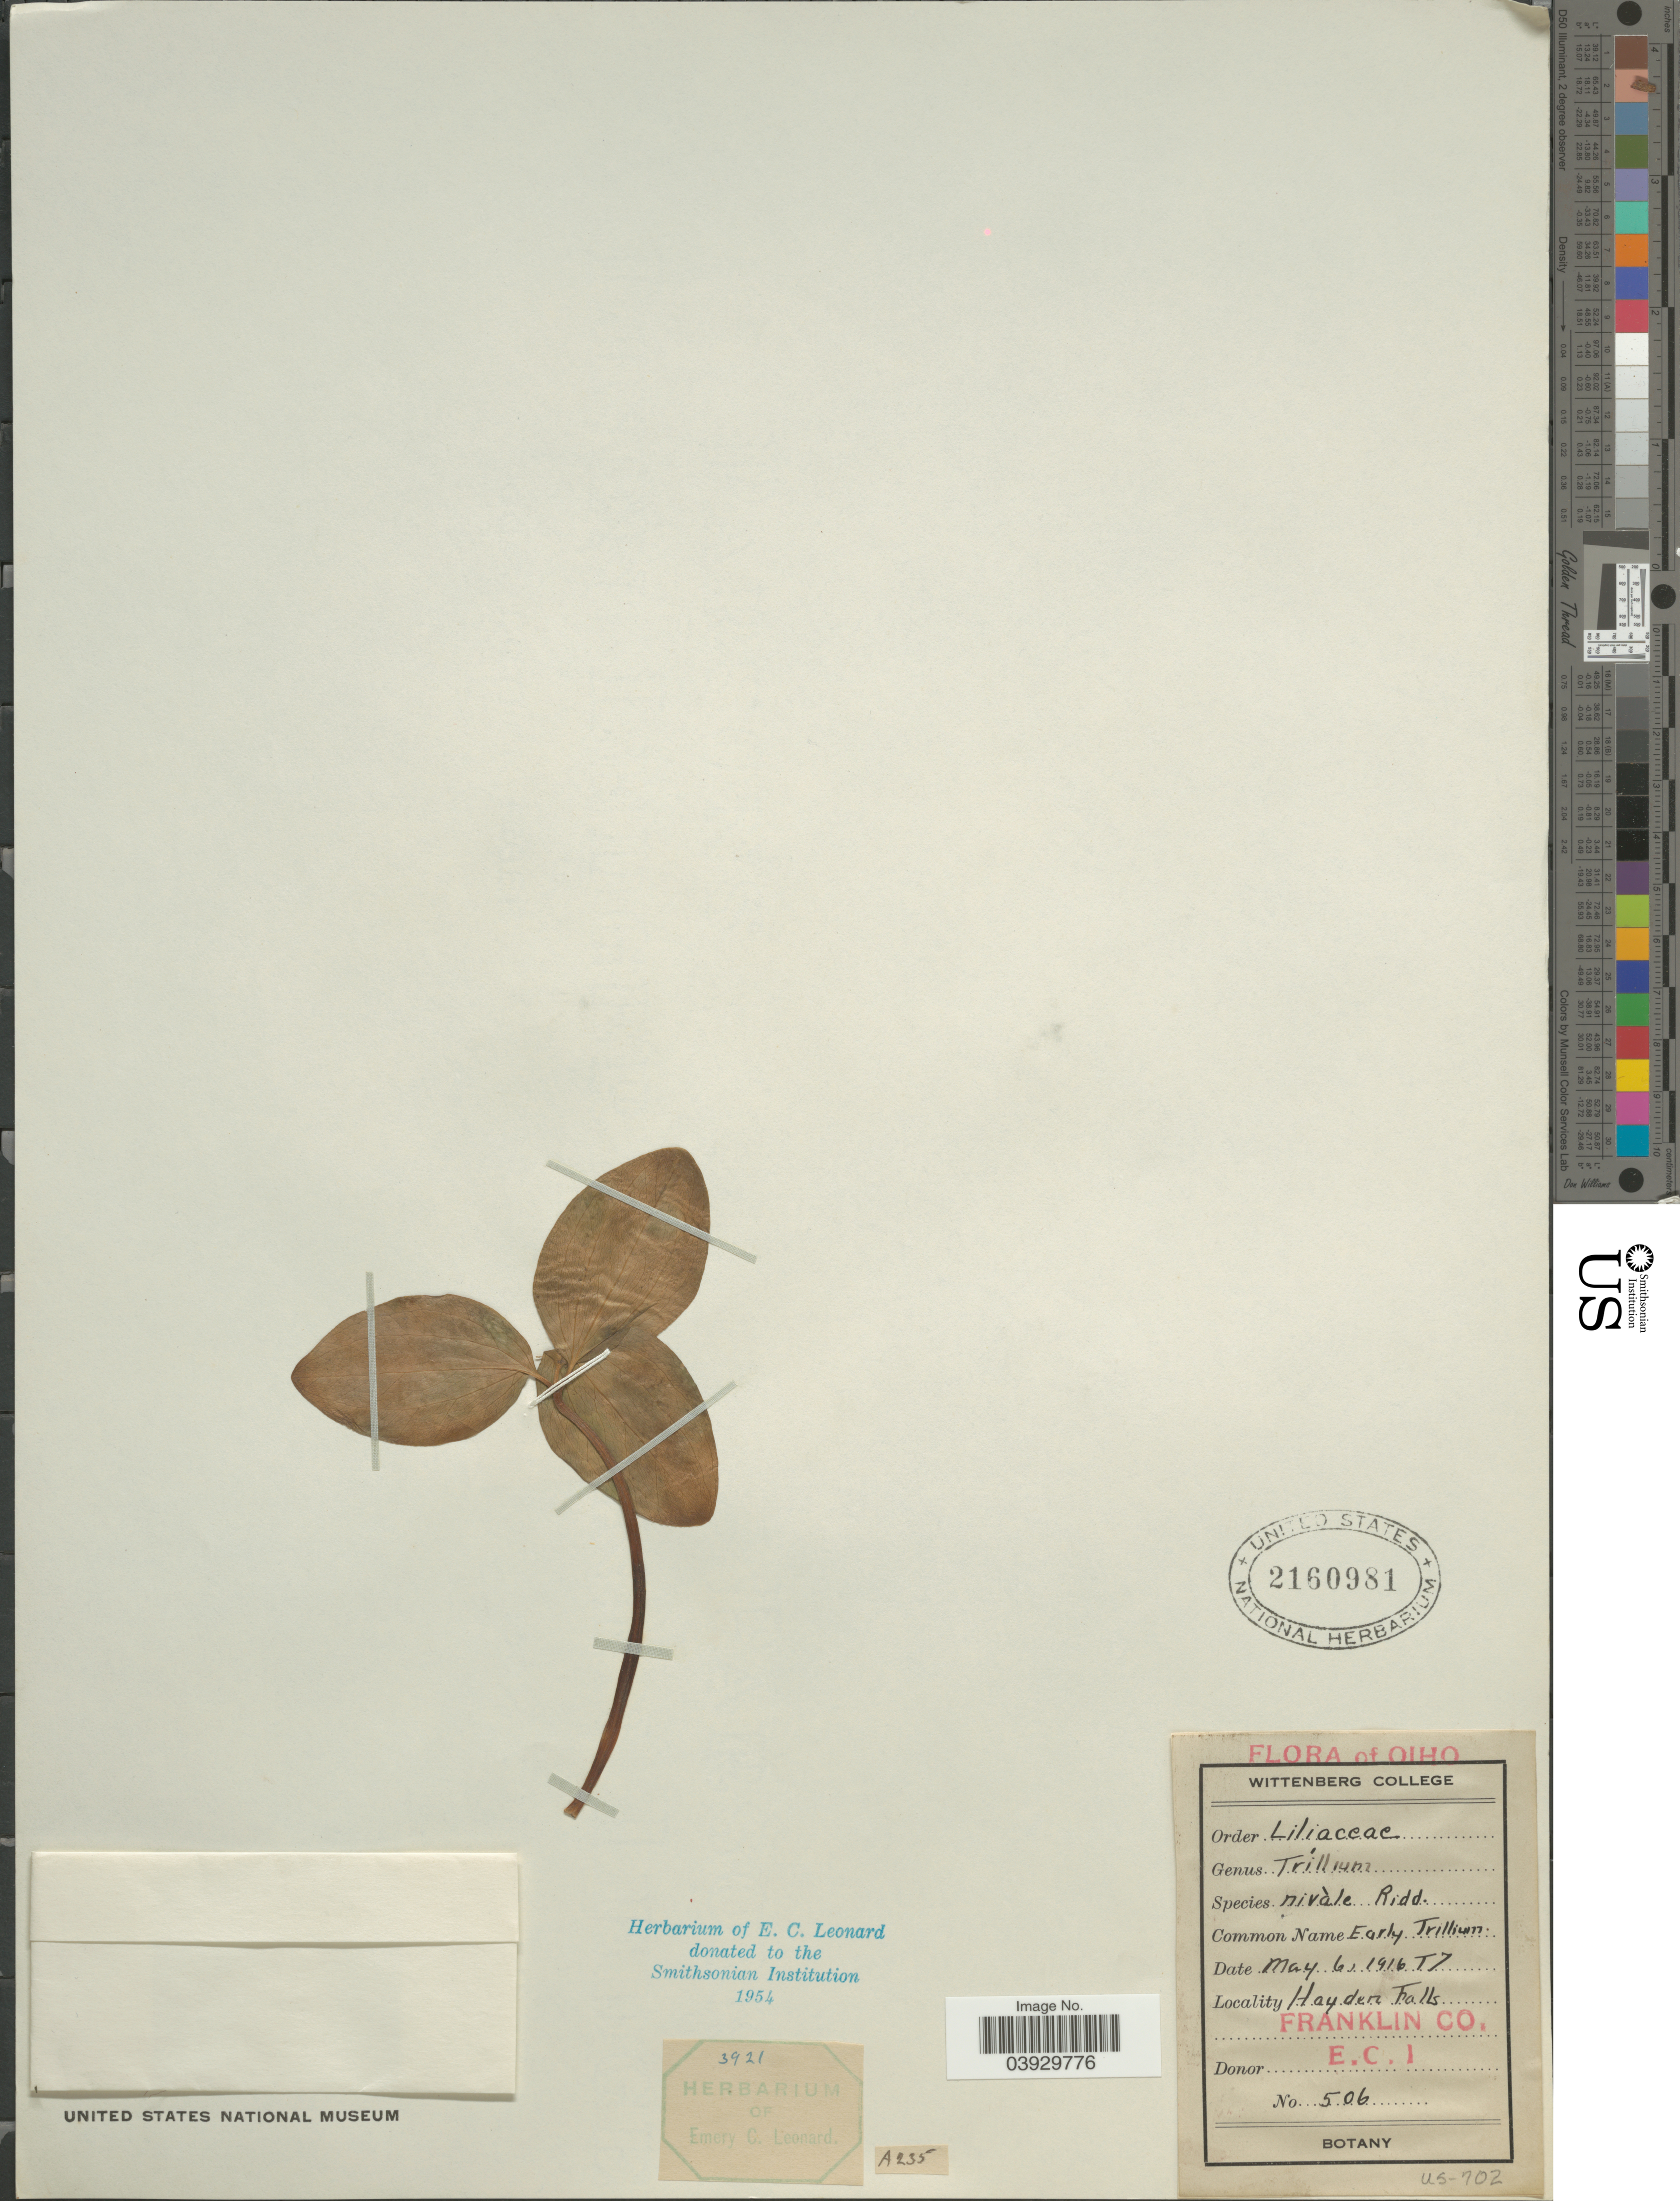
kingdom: Plantae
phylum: Tracheophyta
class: Liliopsida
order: Liliales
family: Melanthiaceae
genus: Trillium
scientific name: Trillium nivale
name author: Riddell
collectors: E. C. Leonard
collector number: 506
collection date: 1916-05-06/1917-05-06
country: United States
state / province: Ohio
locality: Hayden Falls. Franklin Co.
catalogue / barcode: US 2160981